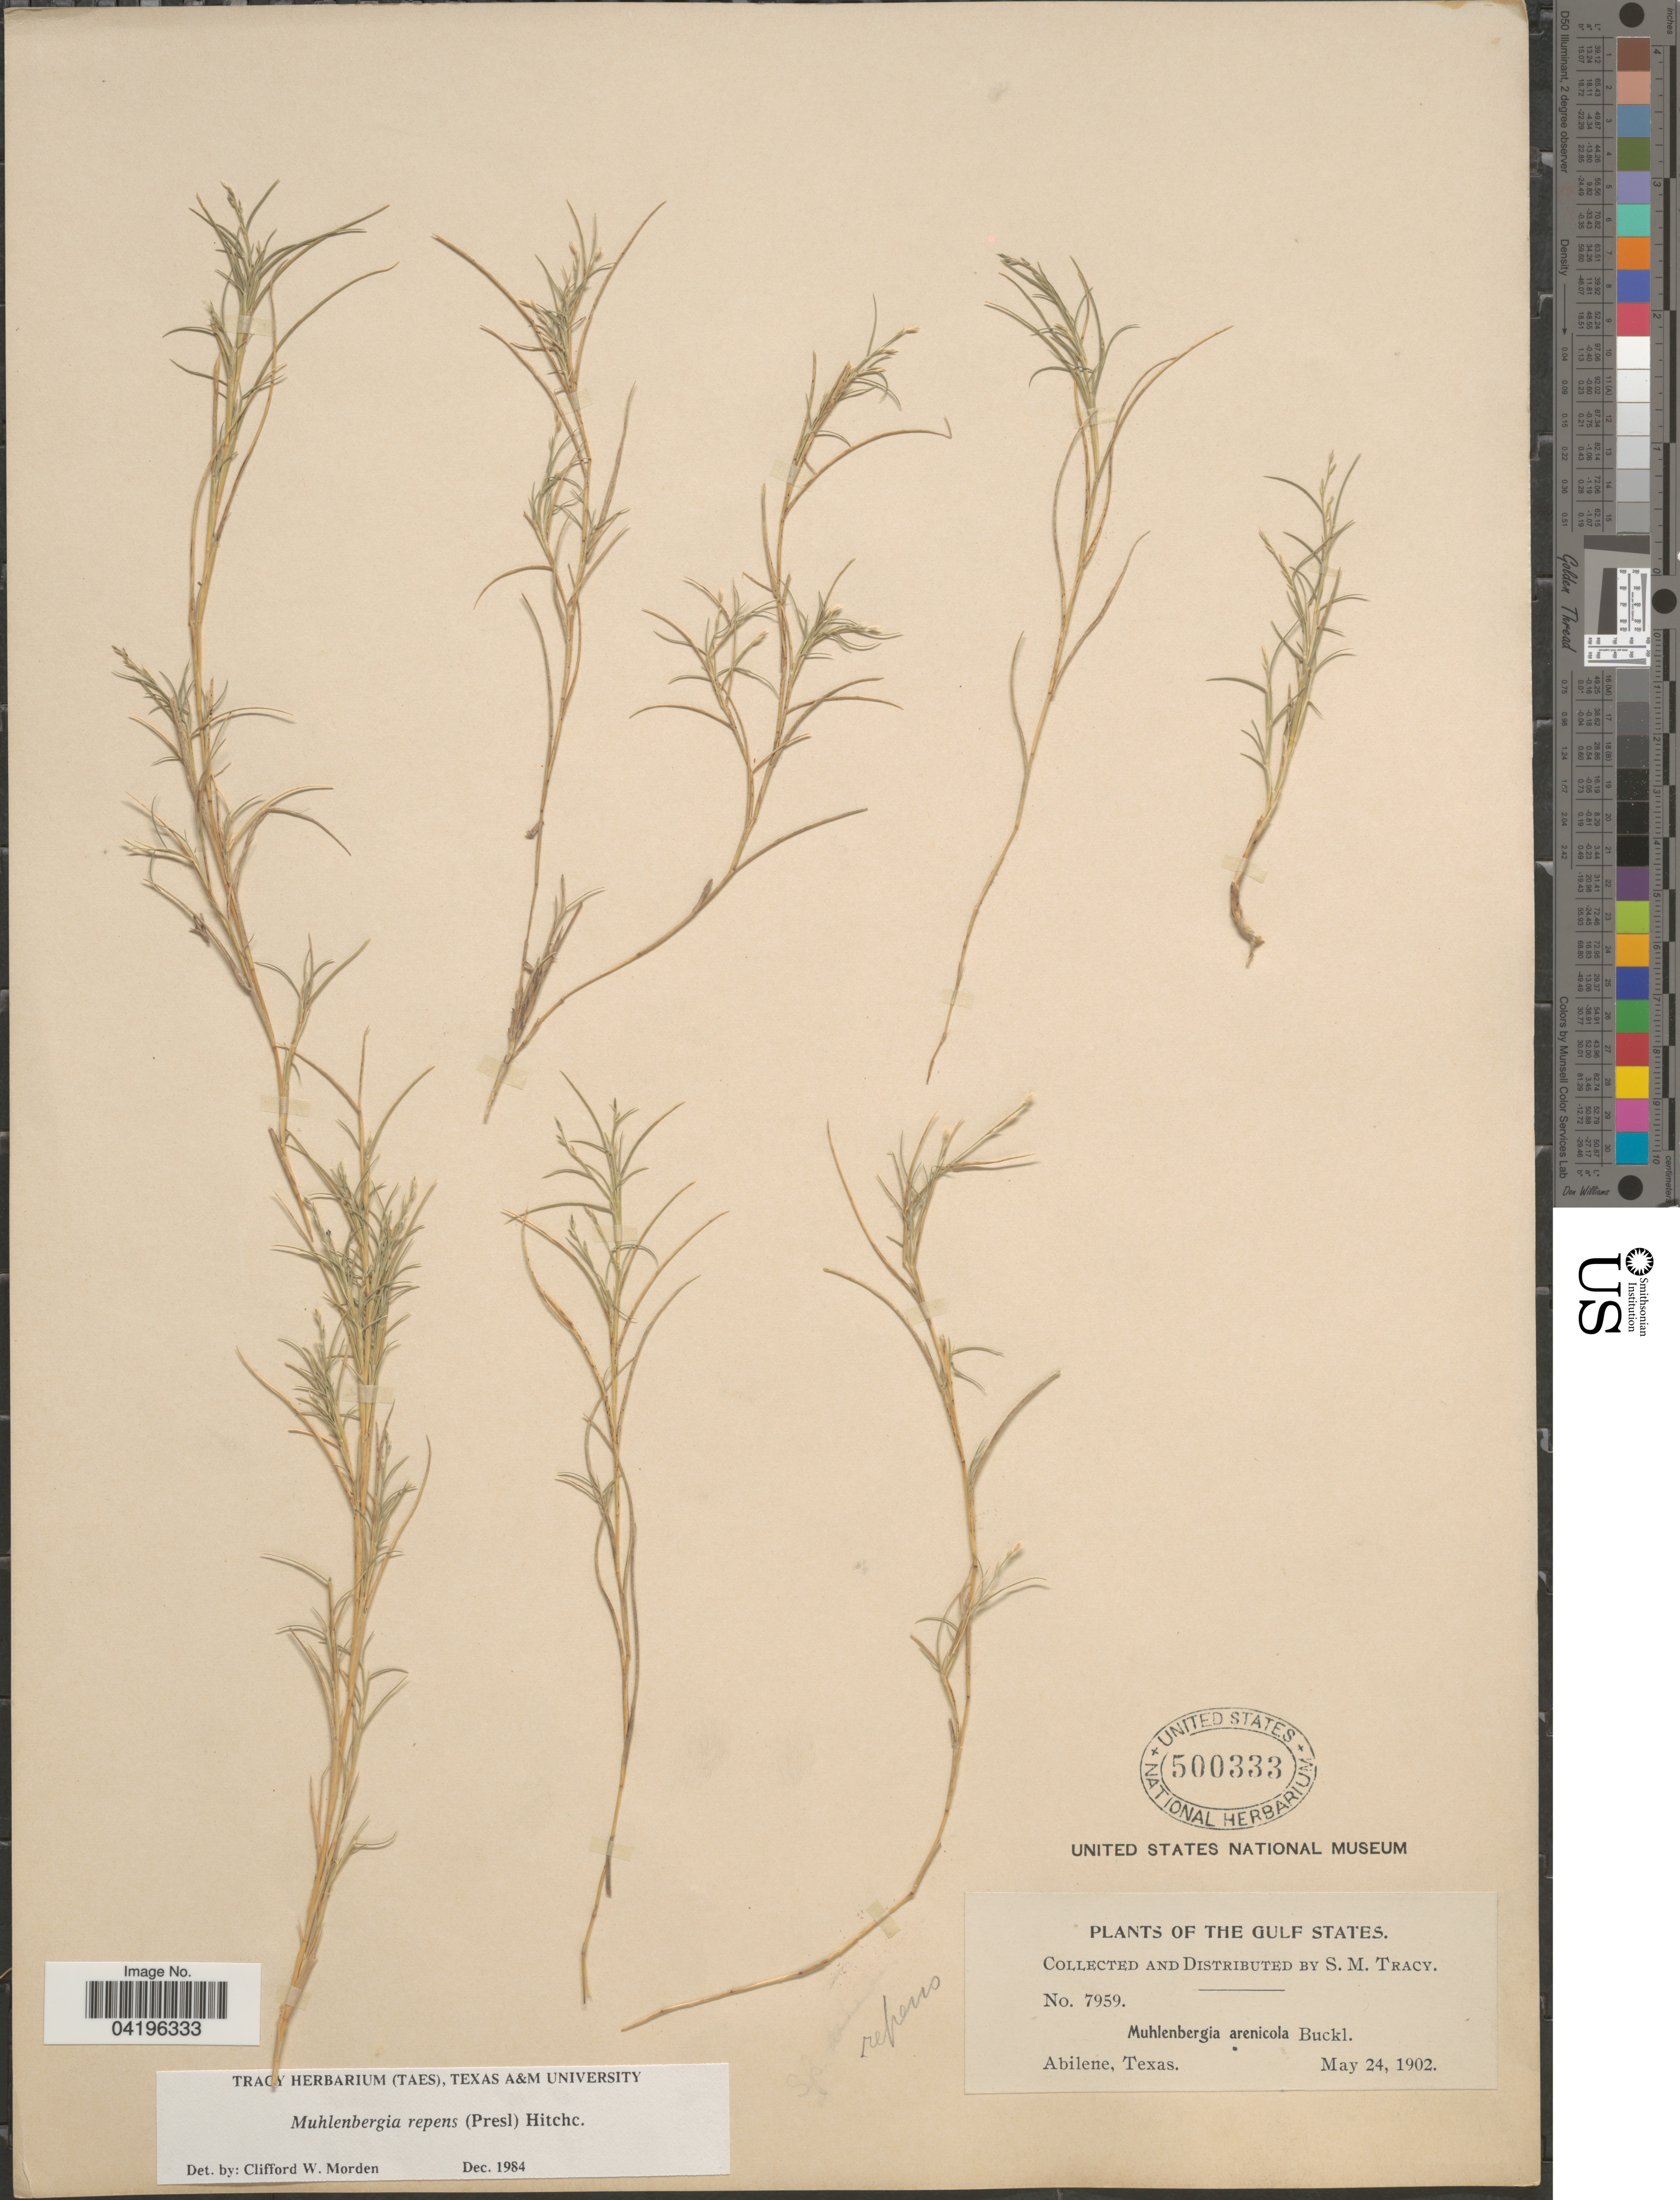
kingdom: Plantae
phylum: Tracheophyta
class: Liliopsida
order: Poales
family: Poaceae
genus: Muhlenbergia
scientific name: Muhlenbergia repens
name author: (J. Presl) Hitchc.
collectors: S. M. Tracy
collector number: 7959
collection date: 1902-05-24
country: United States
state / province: Texas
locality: The Gulf States. Abilene.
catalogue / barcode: US 500333